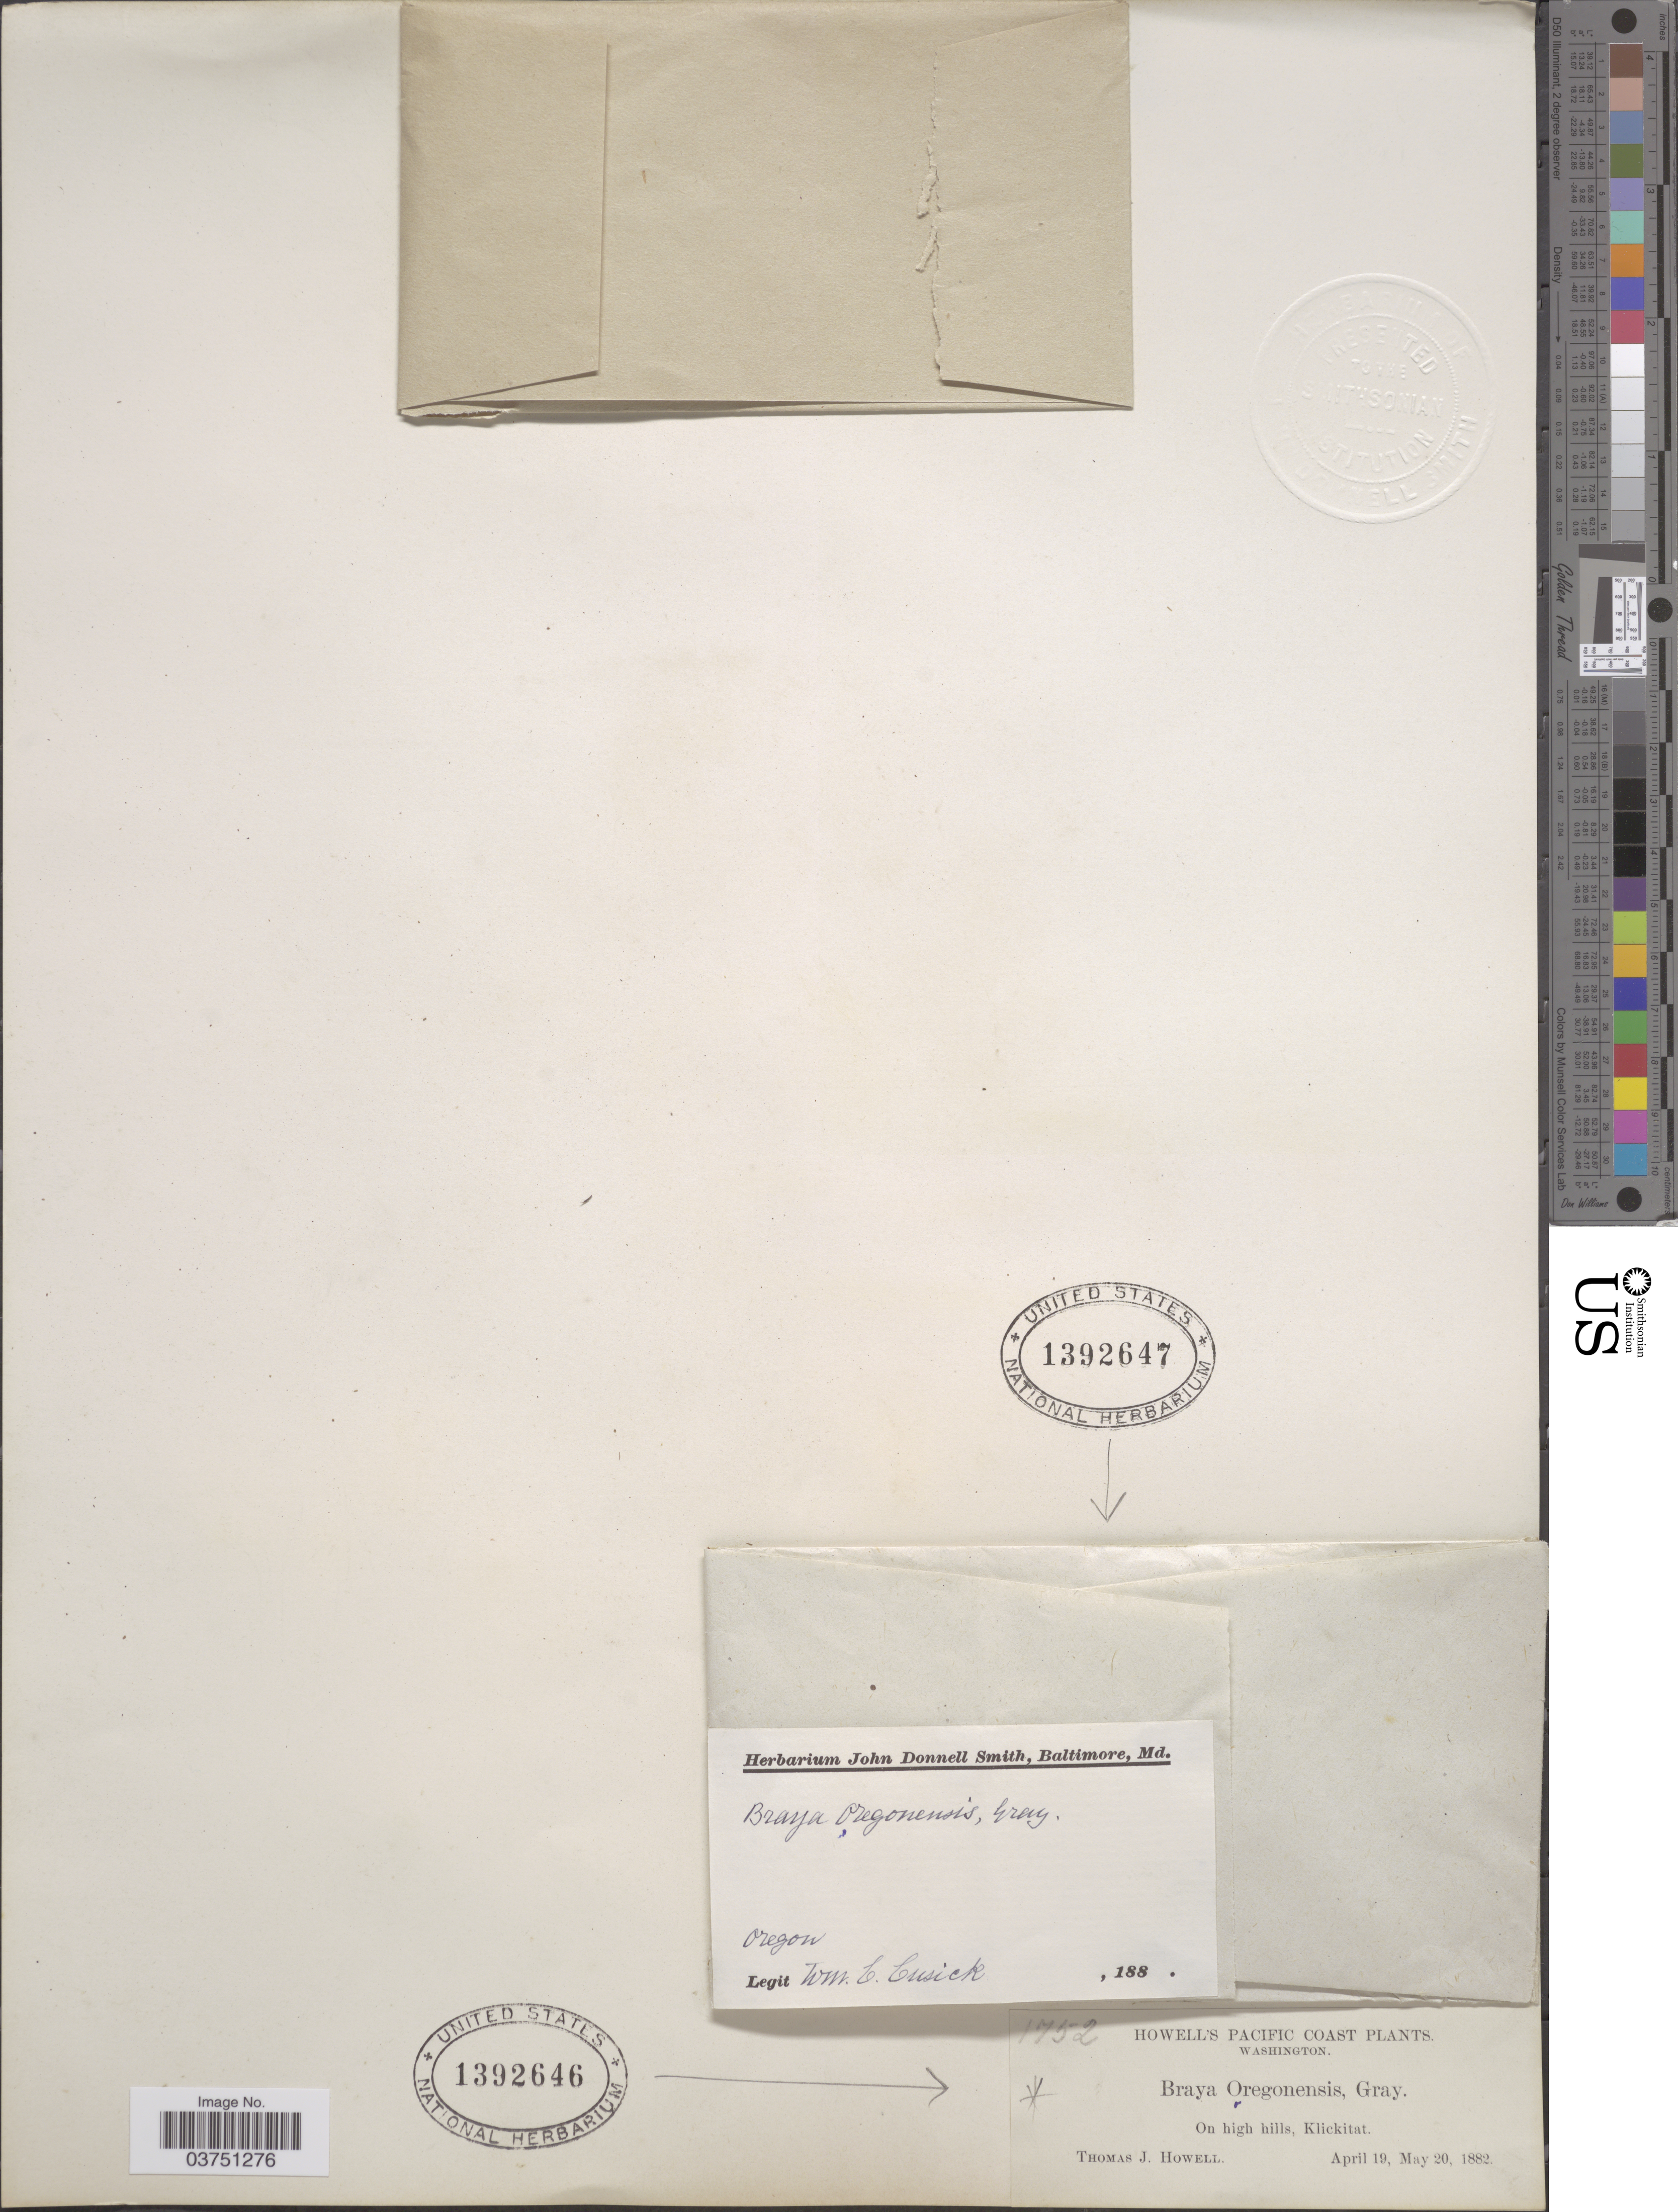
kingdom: Plantae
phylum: Tracheophyta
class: Magnoliopsida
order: Brassicales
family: Brassicaceae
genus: Cusickiella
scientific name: Cusickiella douglasii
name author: (A. Gray) Rollins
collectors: T. J. Howell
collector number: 1752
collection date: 1882-04-19/1882-05-20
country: United States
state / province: Washington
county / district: Klickitat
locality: Pacific Coast; Klickitat.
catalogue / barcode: US 1392646